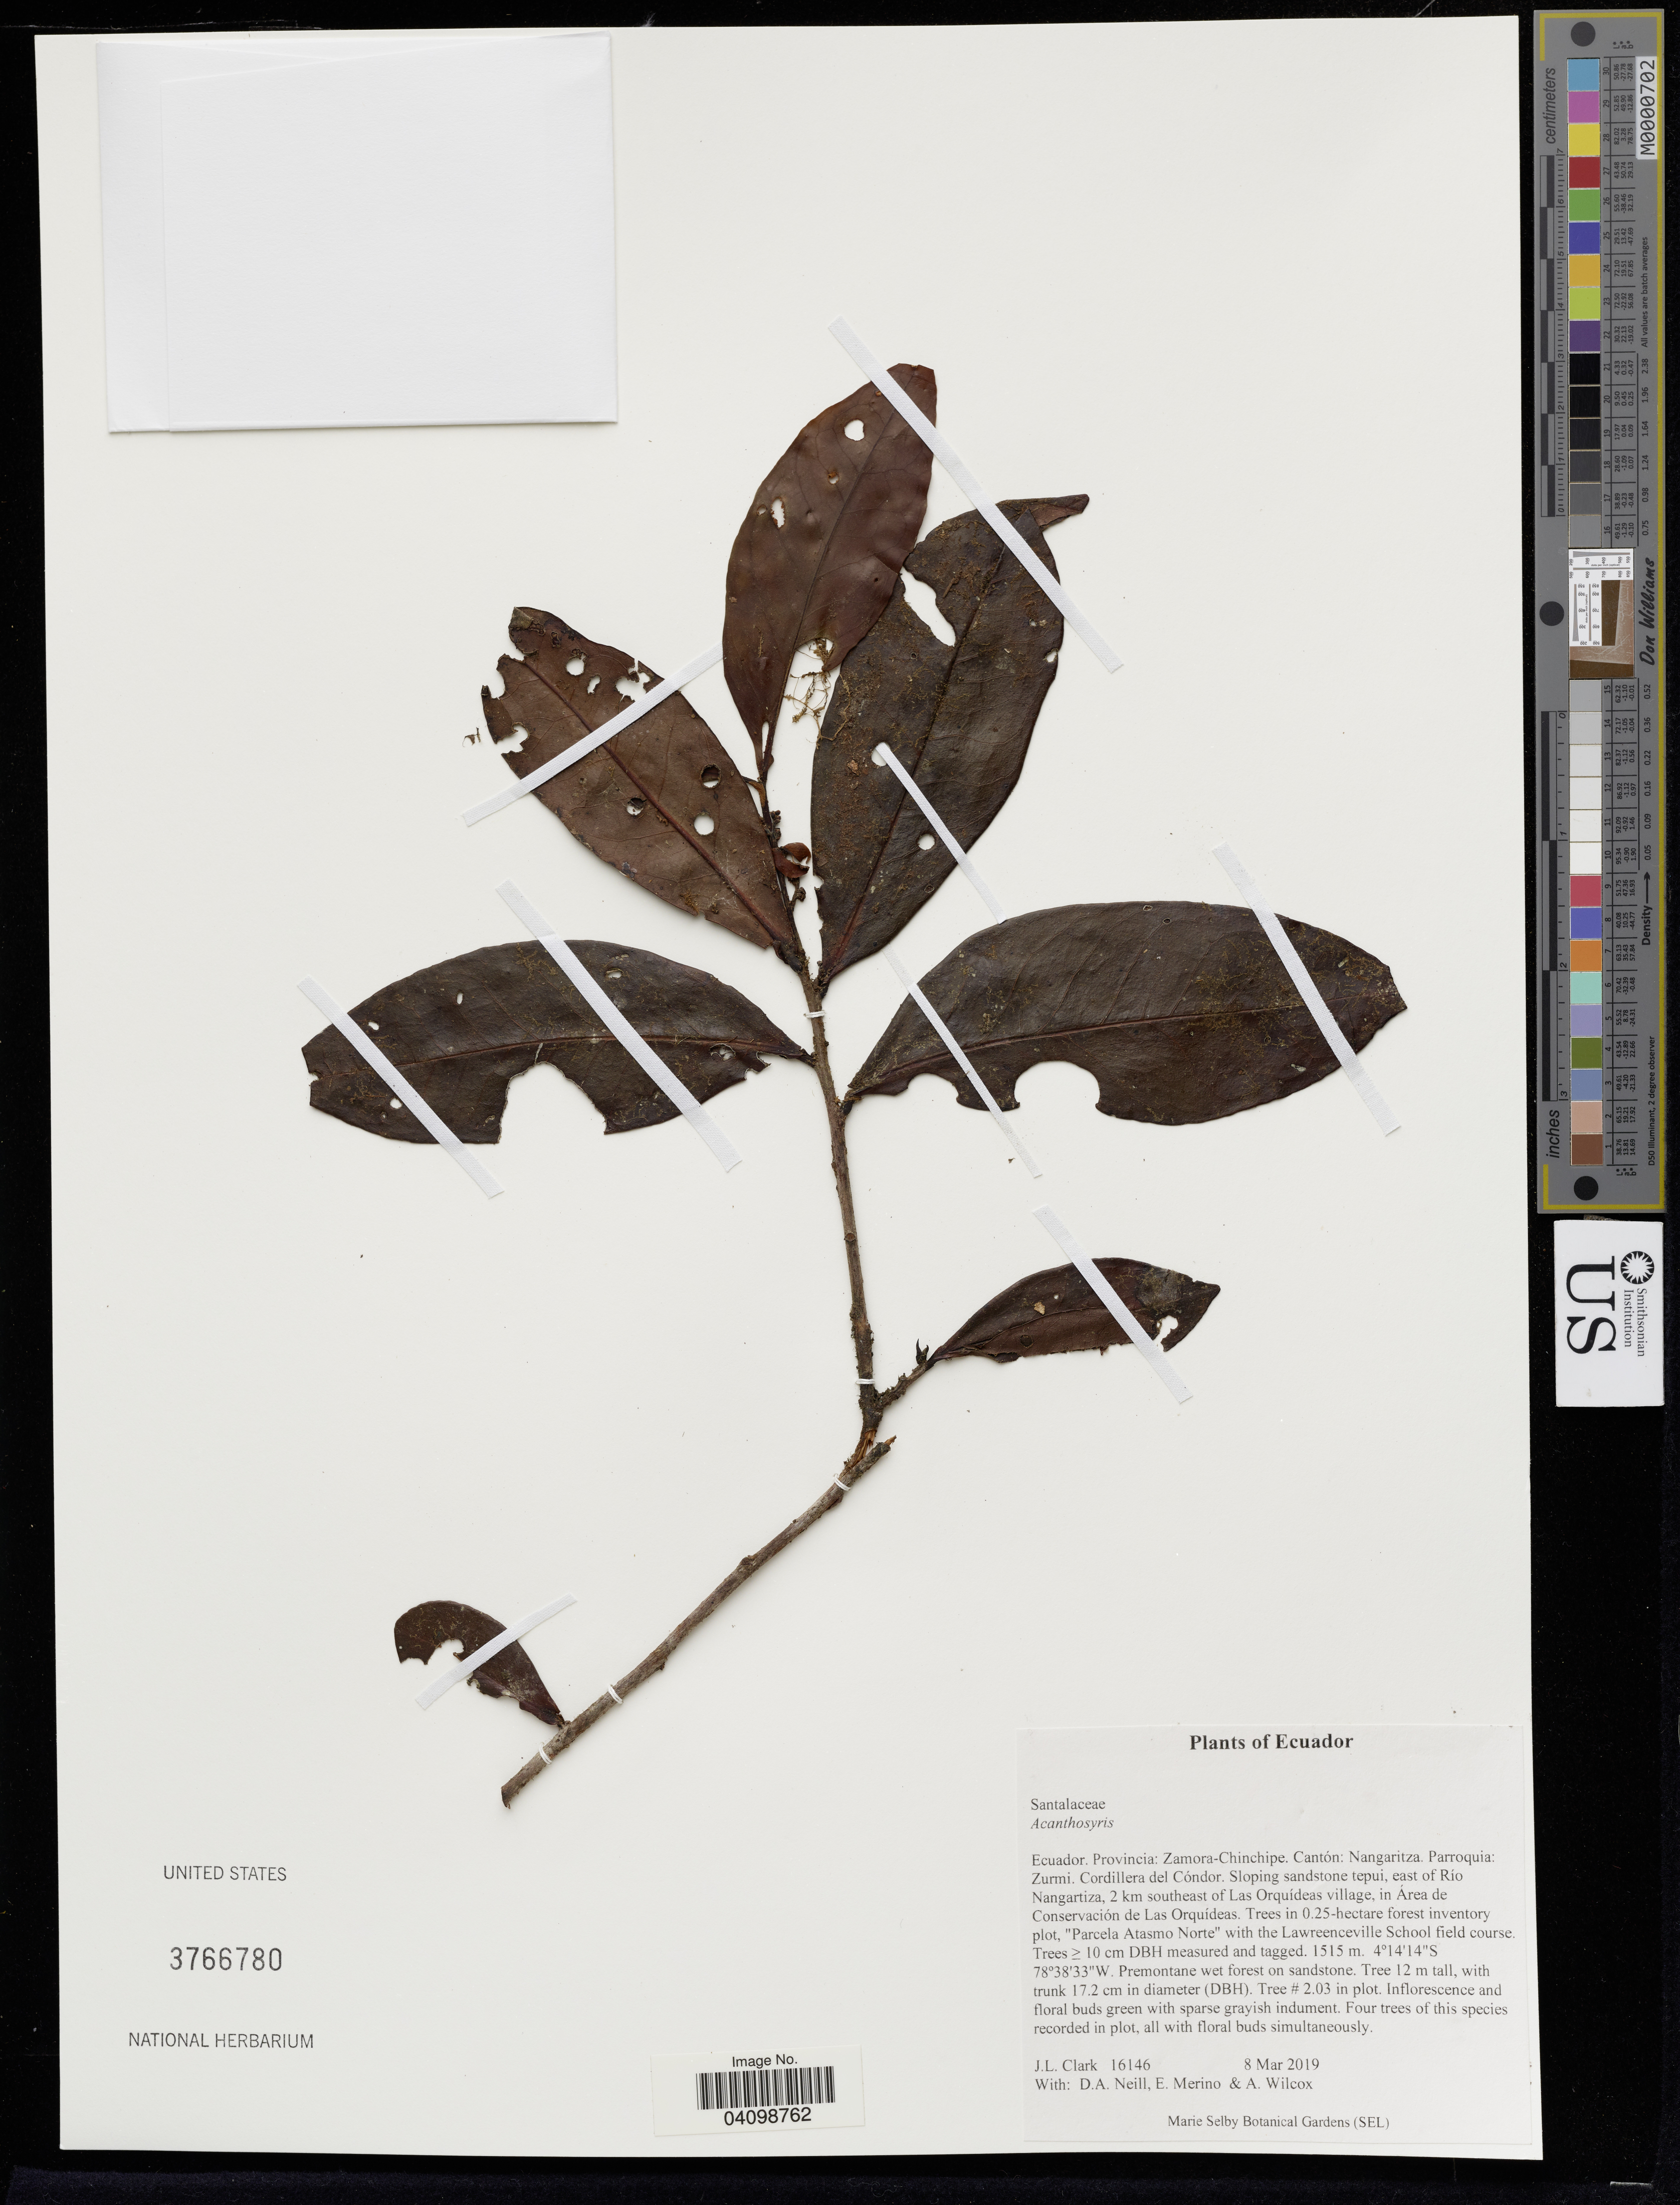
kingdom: Plantae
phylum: Tracheophyta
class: Magnoliopsida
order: Santalales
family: Cervantesiaceae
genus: Acanthosyris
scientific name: Acanthosyris sp.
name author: M. Nee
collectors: J. Clark, D. A. Neill & A. Wilcox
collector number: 16146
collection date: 2019-03-08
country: Ecuador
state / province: Zamora-Chinchipe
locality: Cantón: Nangaritza. Parroquia: Zurmi. Cordillera del Cóndor. Sloping sandstone tepui, east of Río Nangartiza, 2 km southeast of Las Orquídeas village, in Área de Conservación de Las Orquídeas. Trees in 0.25-hectare forest inventory plot, "Parcela Atasmo N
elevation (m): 1515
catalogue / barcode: US 3766780